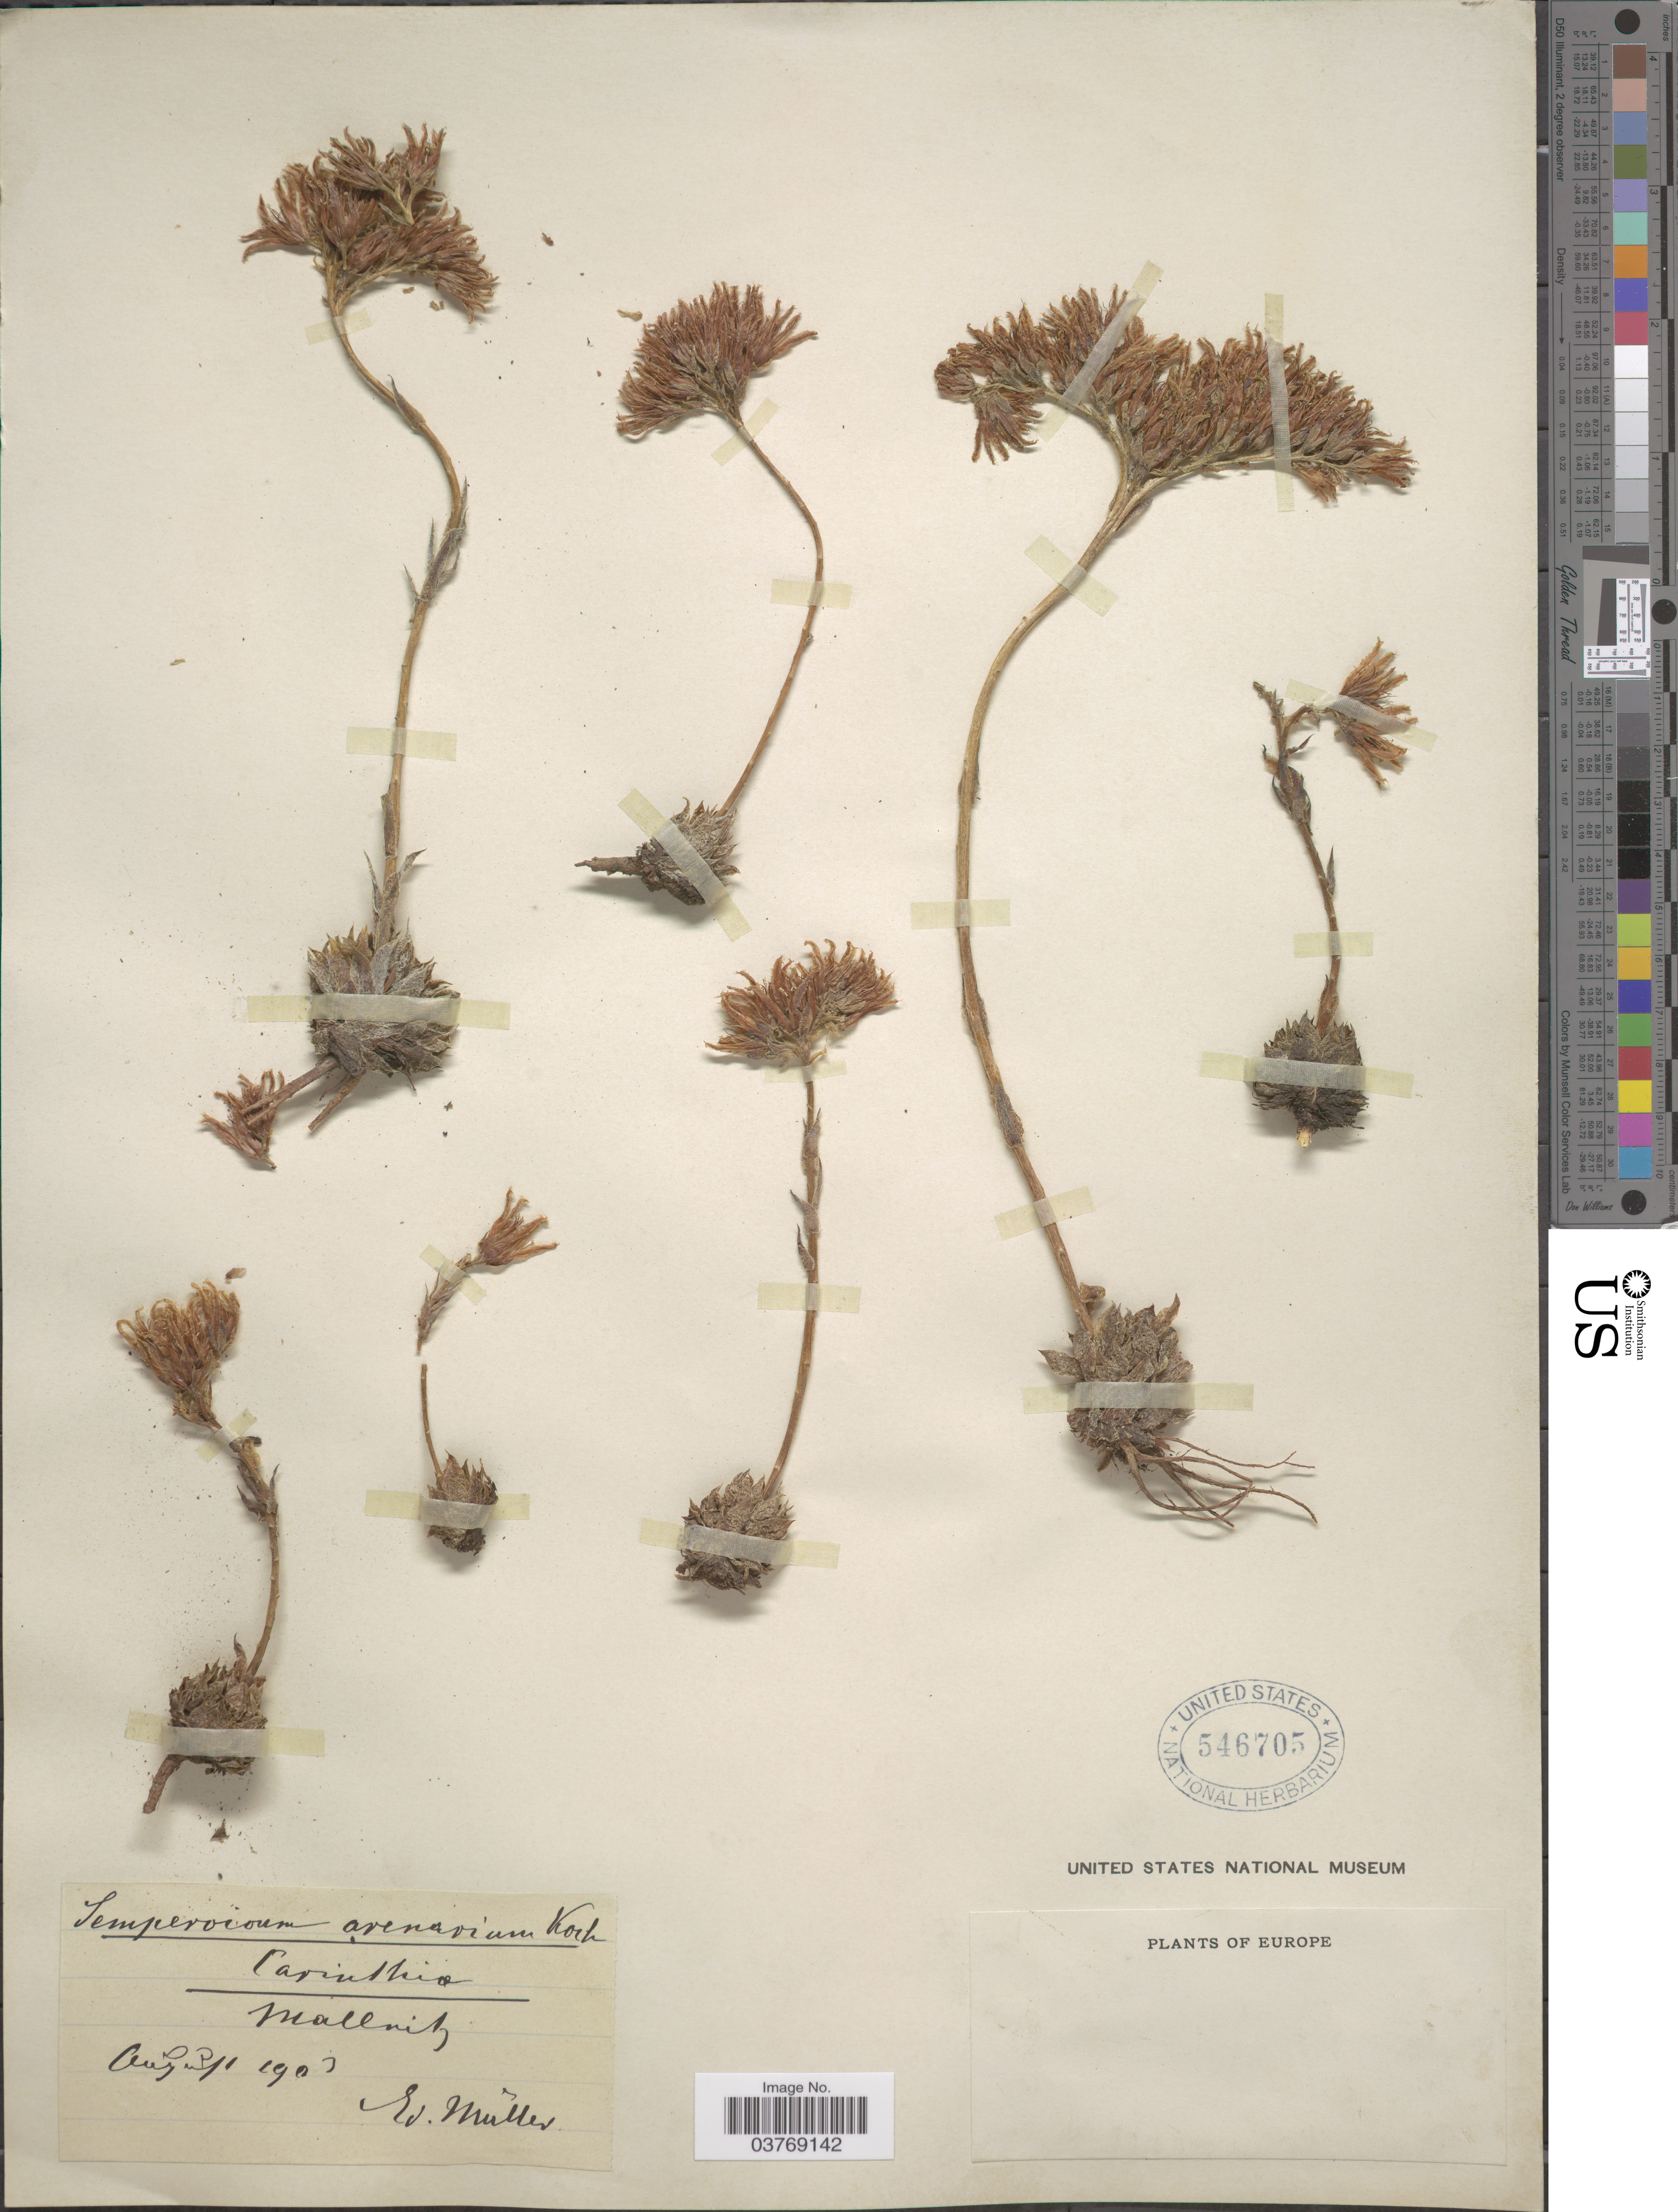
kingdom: Plantae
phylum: Tracheophyta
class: Magnoliopsida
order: Saxifragales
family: Crassulaceae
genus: Sempervivum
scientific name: Sempervivum arenarium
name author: W.D.J. Koch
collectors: E. Müller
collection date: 1903-08-31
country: Austria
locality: Carinthia. Mallnitz.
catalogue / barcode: US 546705